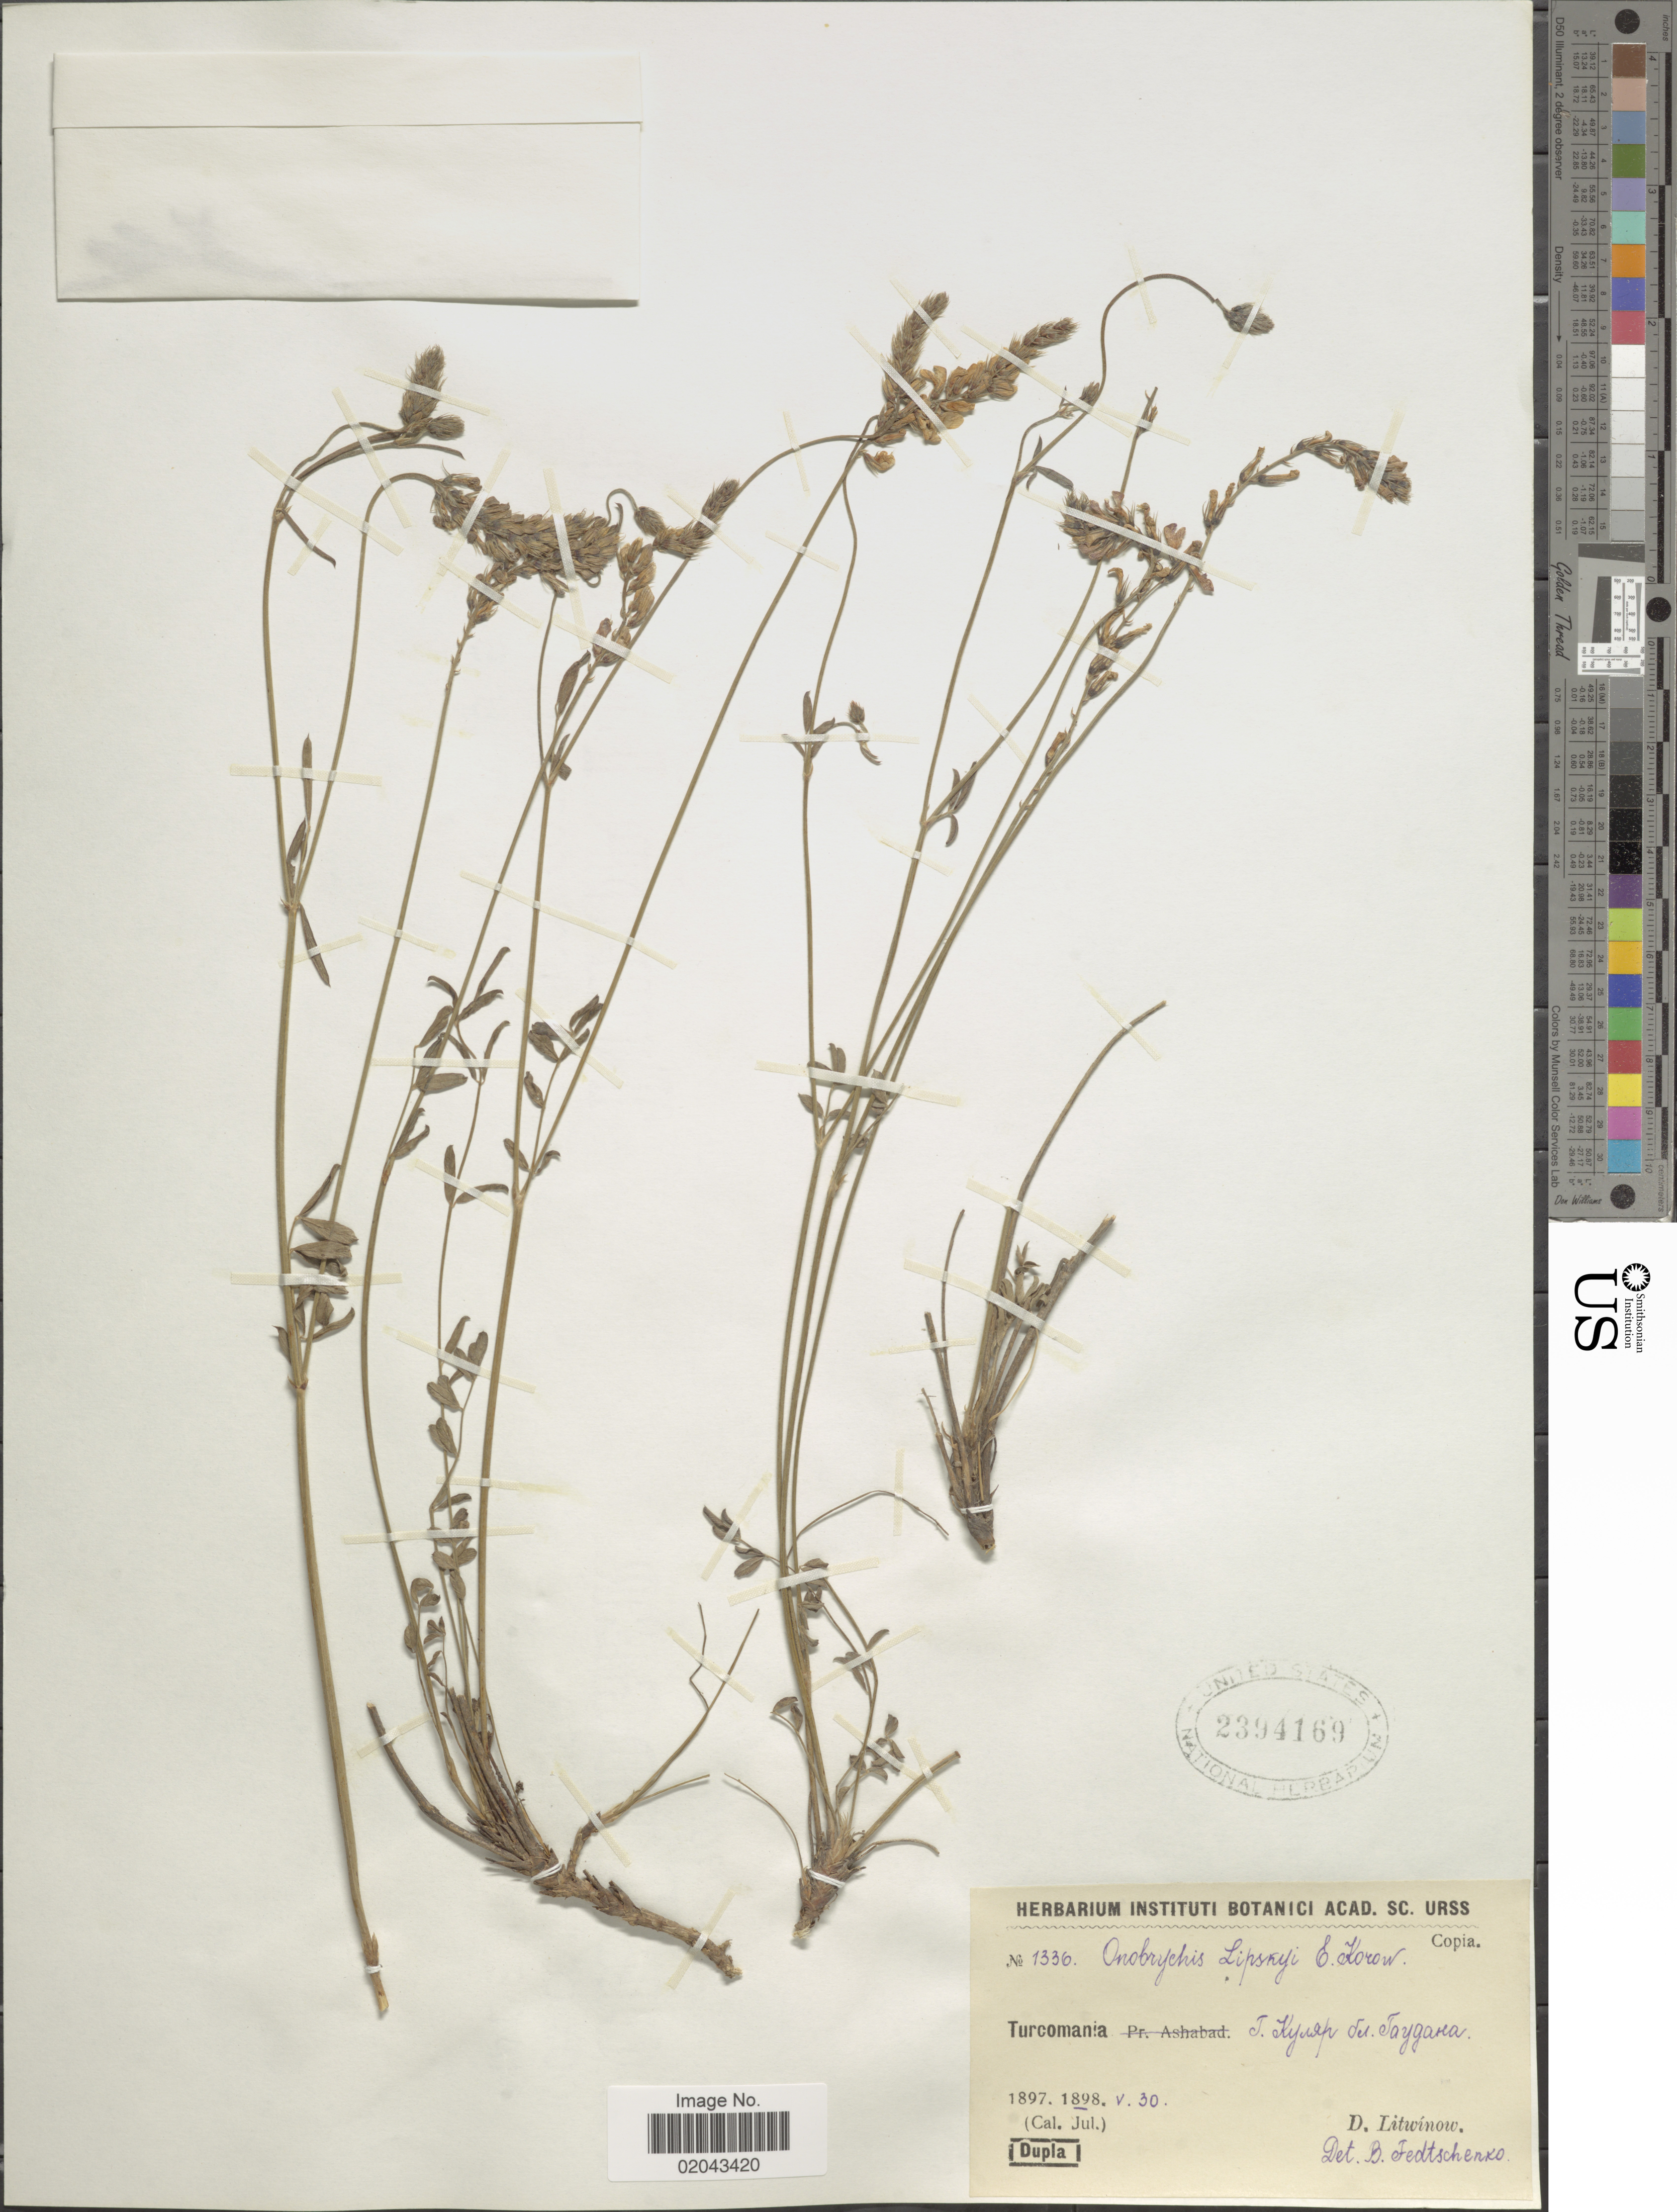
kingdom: Plantae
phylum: Tracheophyta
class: Magnoliopsida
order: Fabales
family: Fabaceae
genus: Onobrychis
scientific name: Onobrychis lipskyi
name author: Korovin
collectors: D. Litwinow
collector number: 1336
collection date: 1898-05-30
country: Turkmenistan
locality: Turcomania, T. Kywp. det. Taygama [interpreted]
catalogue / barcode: US 2394169